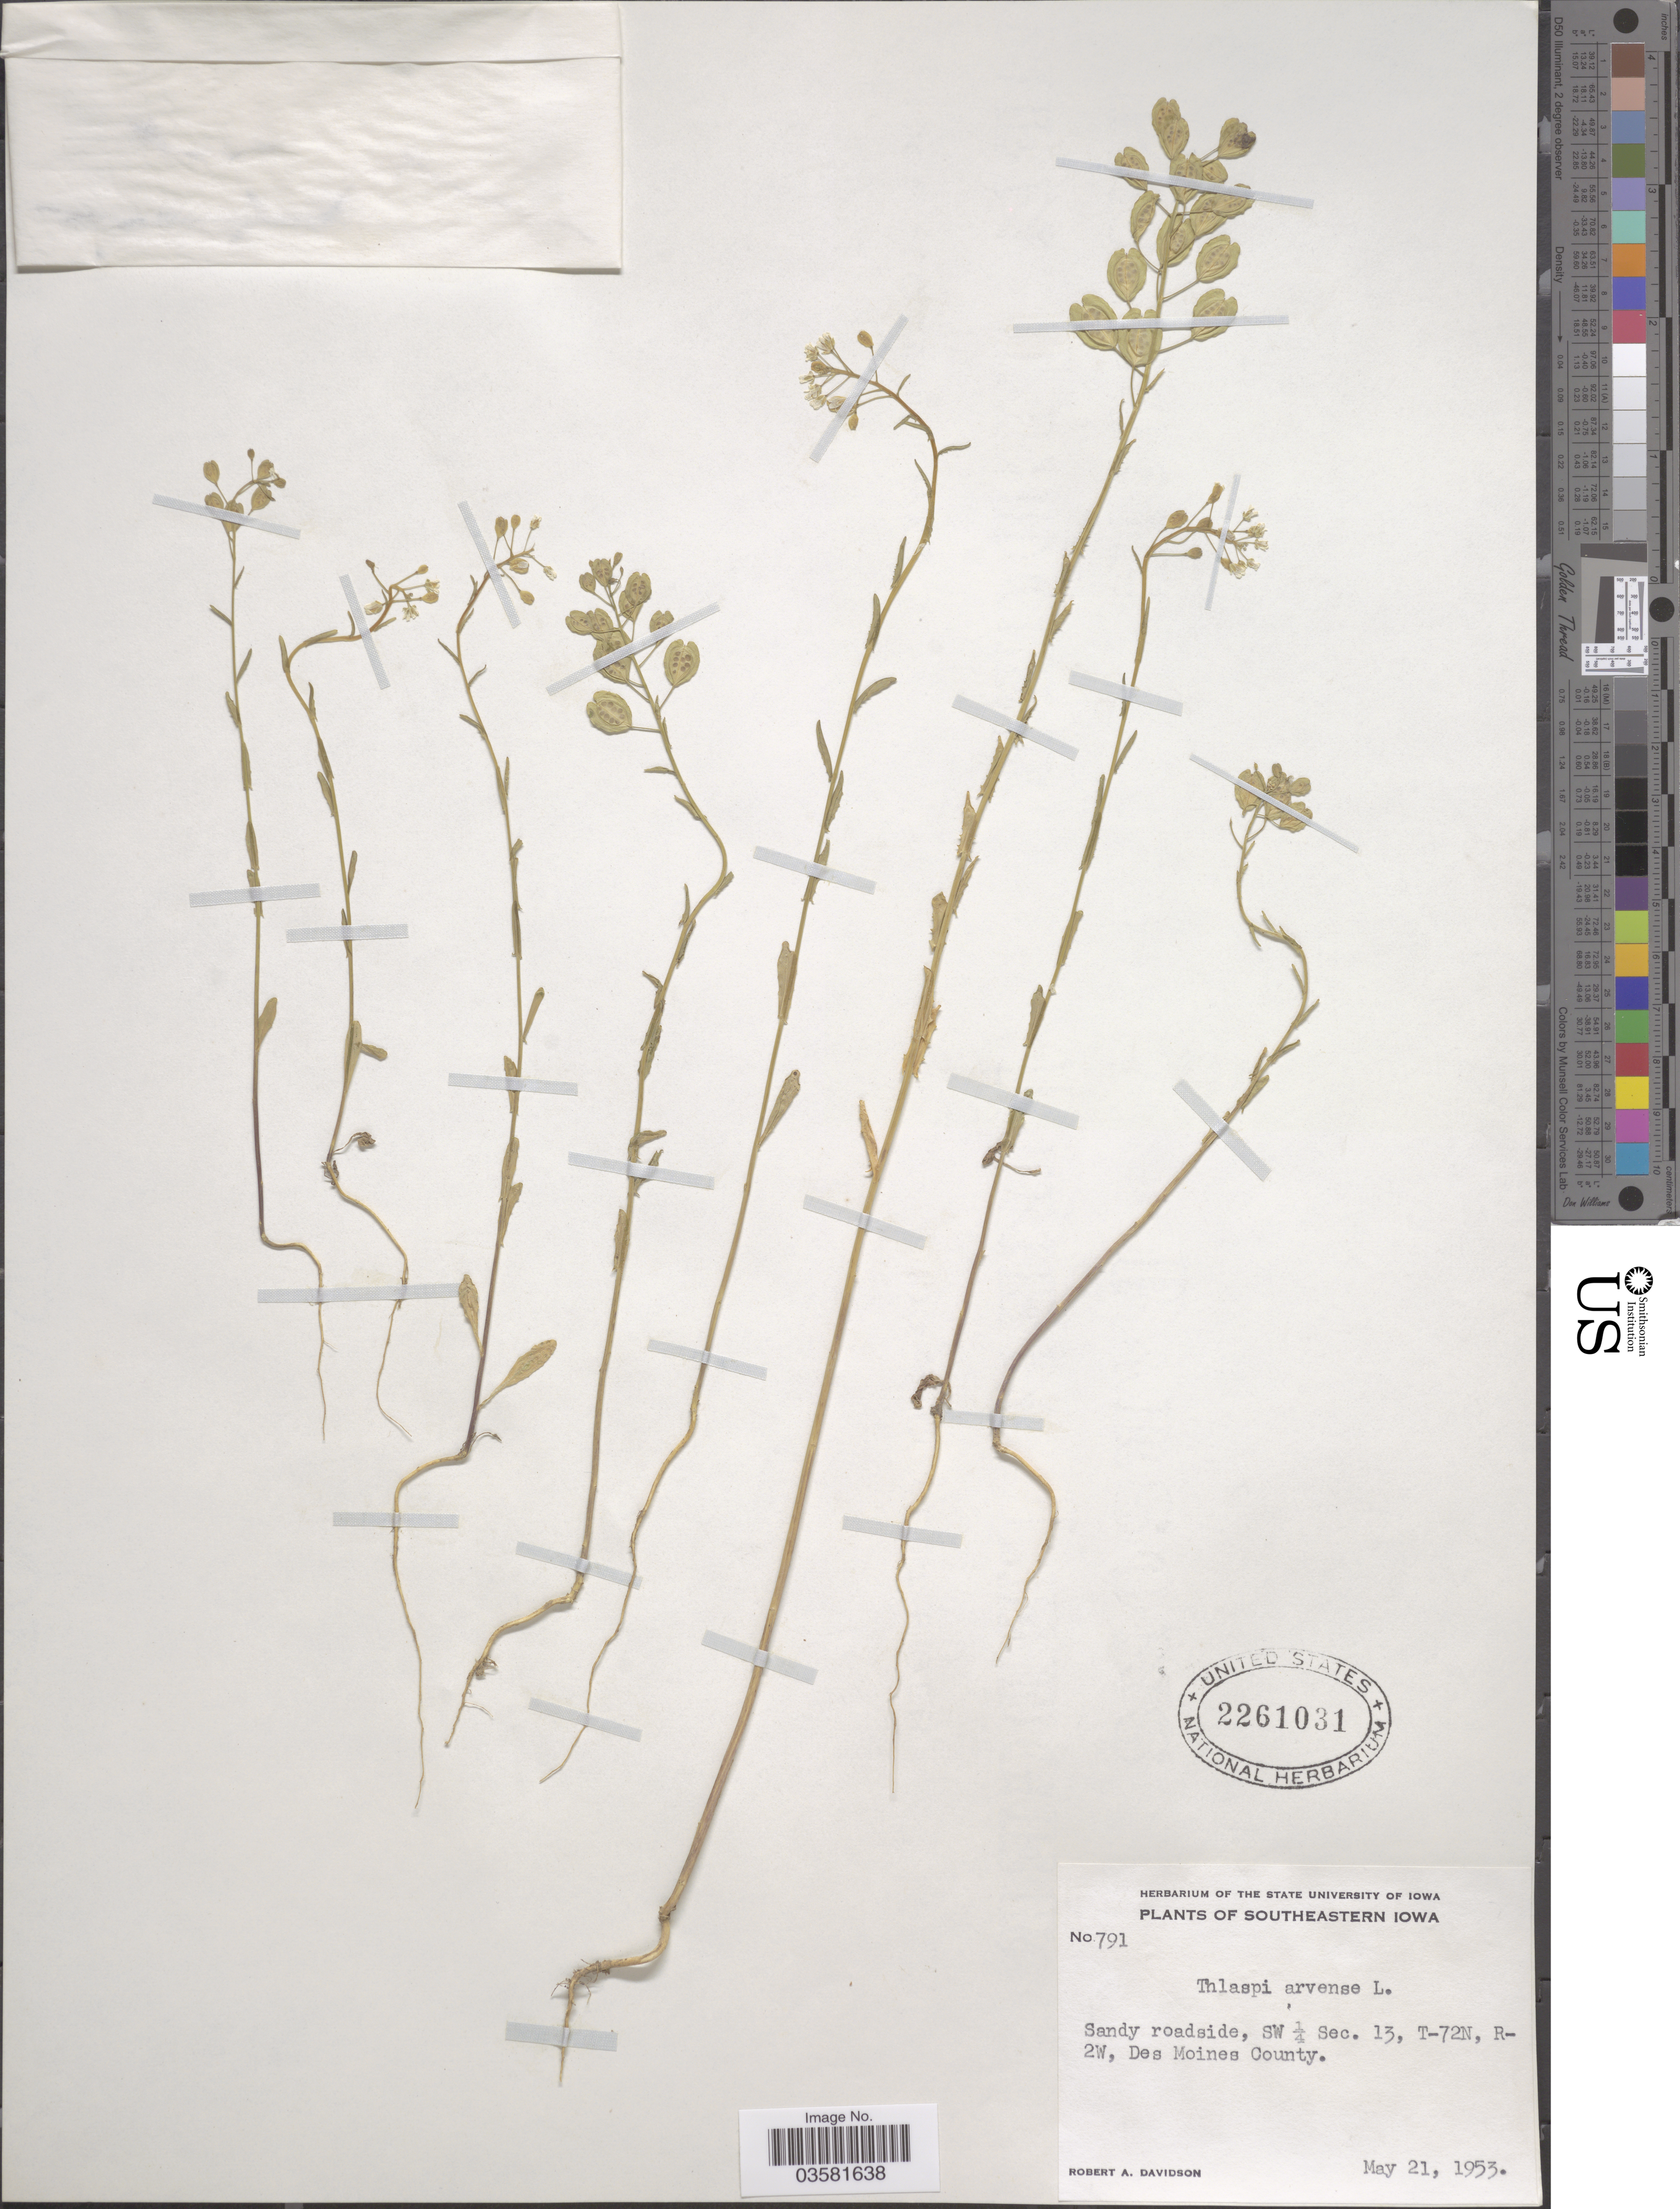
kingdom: Plantae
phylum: Tracheophyta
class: Magnoliopsida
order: Brassicales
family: Brassicaceae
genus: Thlaspi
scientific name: Thlaspi arvense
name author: L.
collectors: R. A. Davidson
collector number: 791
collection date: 1953-05-21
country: United States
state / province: Iowa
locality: Southeastern Iowa. SW ¼ Sec. 13, T-72N, R-2W, Des Moines County.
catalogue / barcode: US 2261031